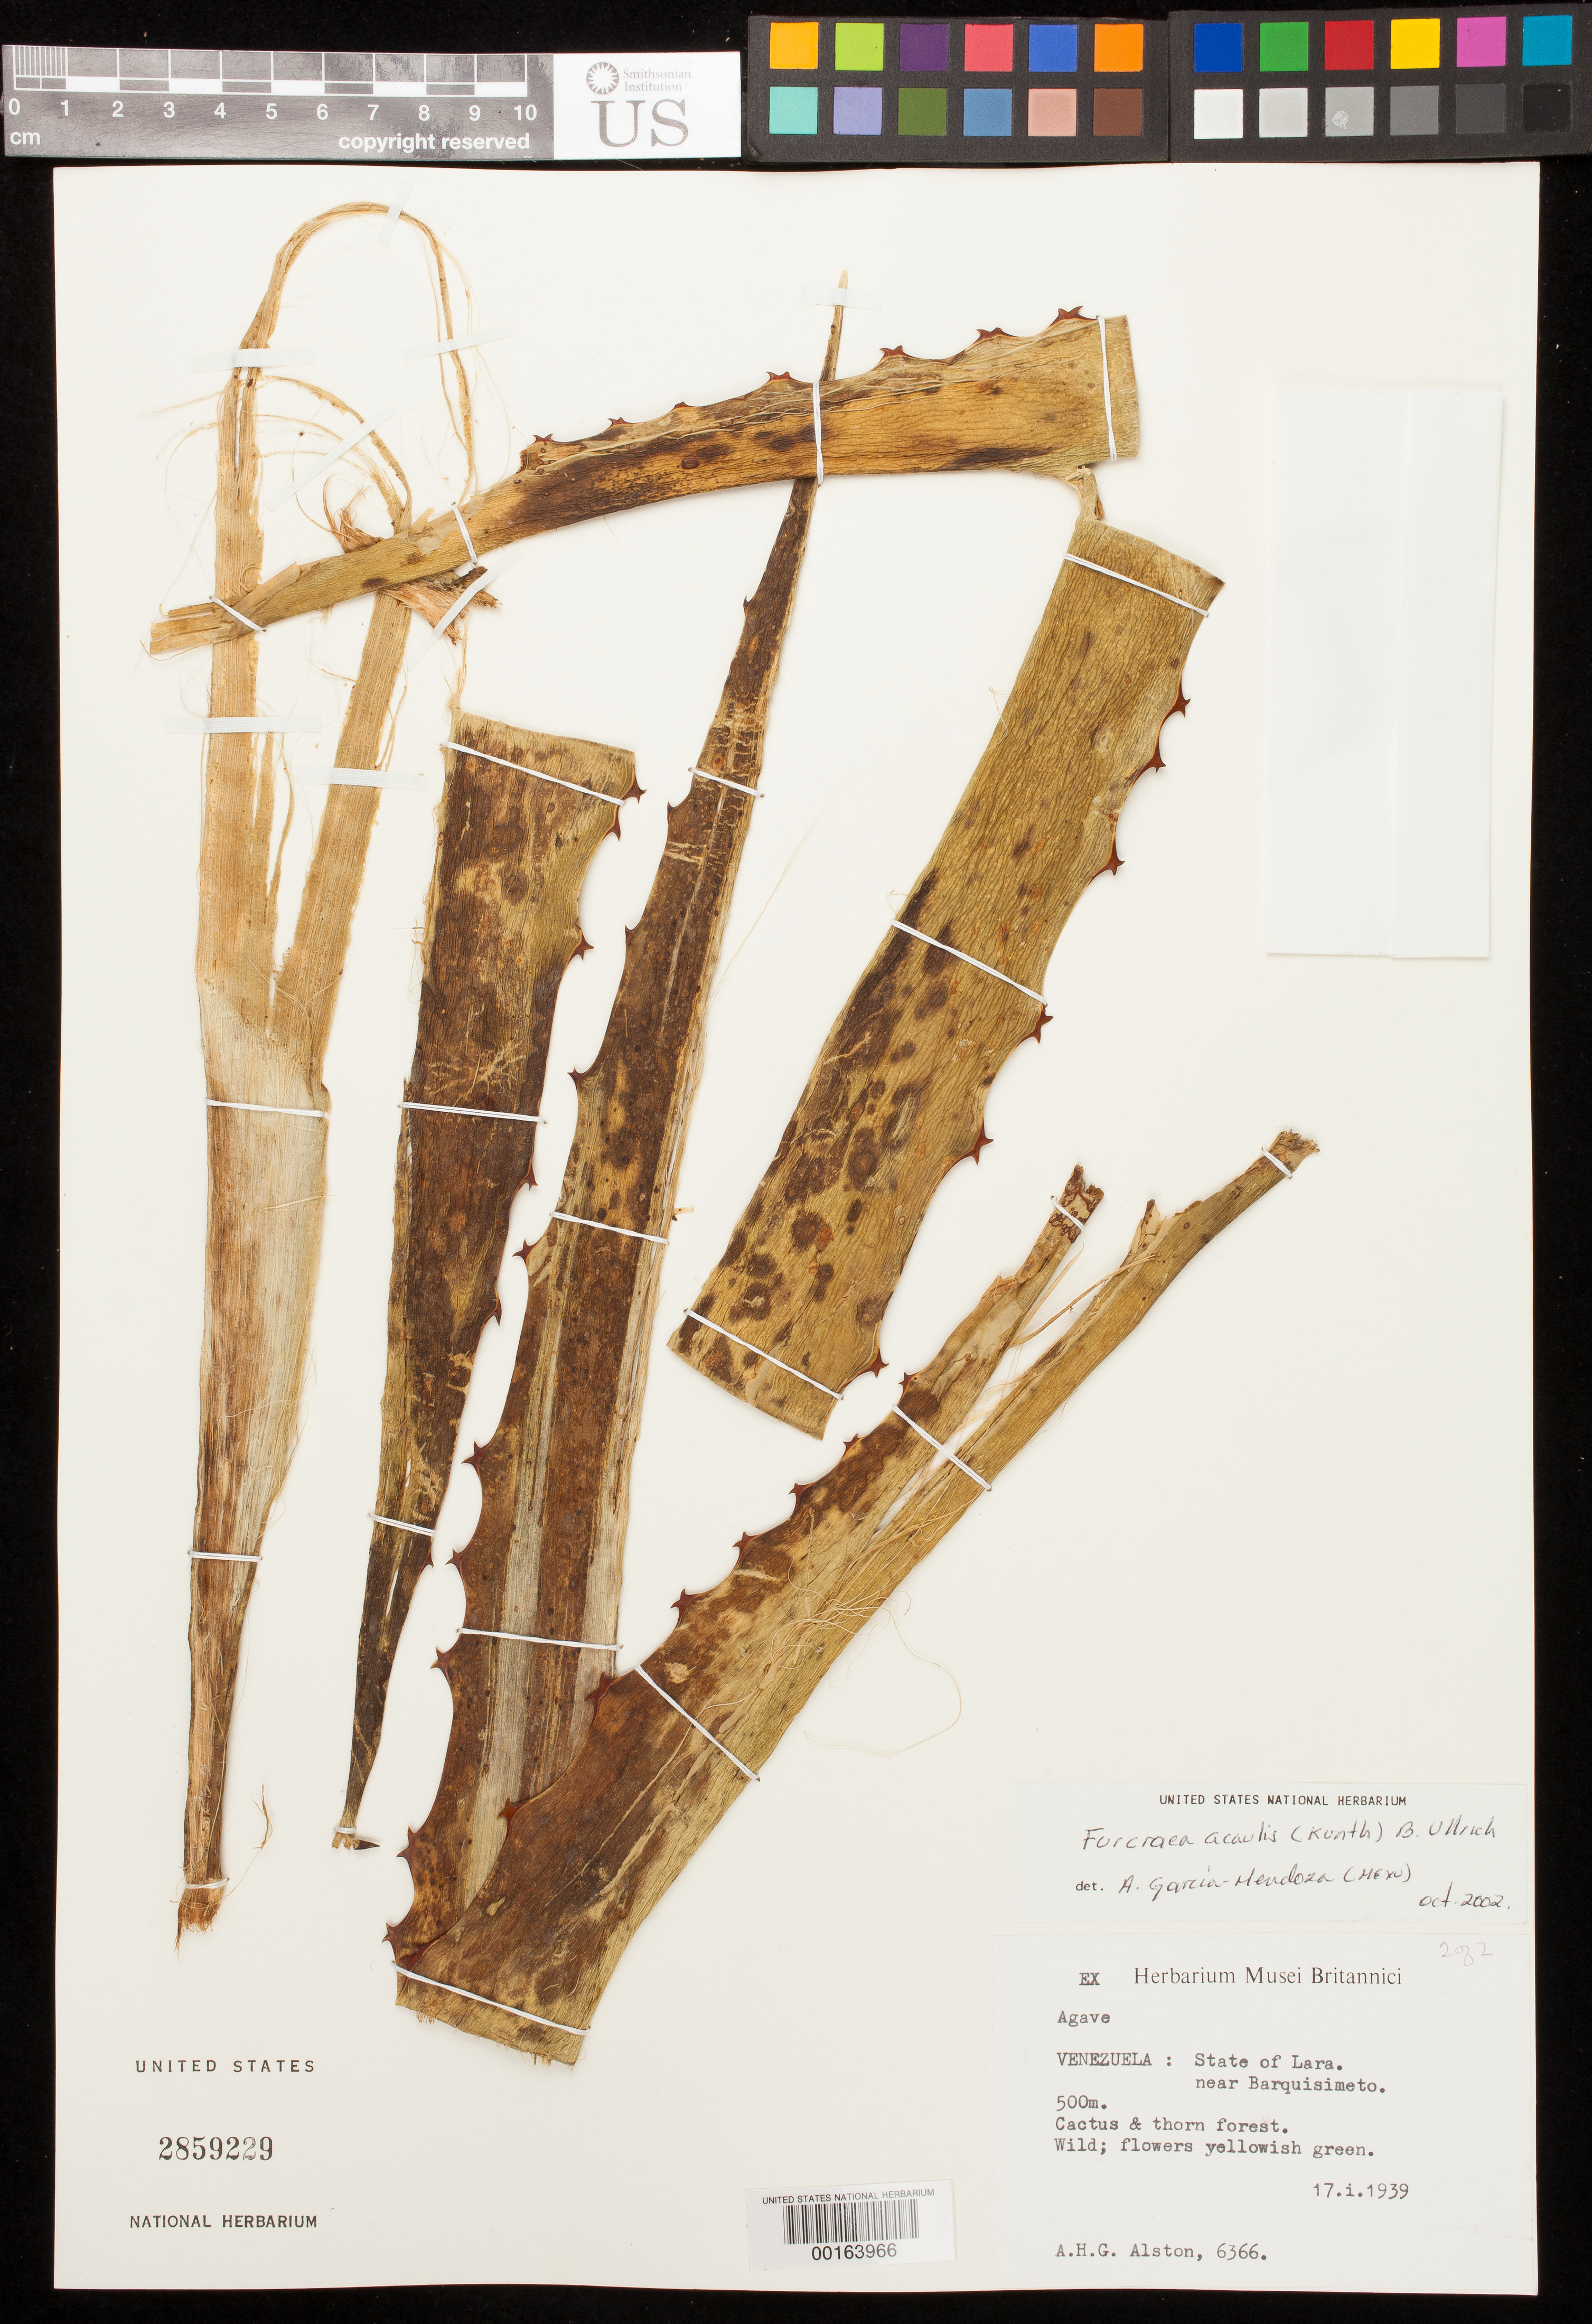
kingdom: Plantae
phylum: Tracheophyta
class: Liliopsida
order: Asparagales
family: Asparagaceae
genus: Furcraea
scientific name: Furcraea acaulis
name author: (Kunth) B. Ullrich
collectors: A. H. Alston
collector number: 6366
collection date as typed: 17 Jan 1939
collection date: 1939-01-17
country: Venezuela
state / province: Lara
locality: Near Barquisimeto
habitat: Cactus and thorn forest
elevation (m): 500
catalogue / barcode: US 2859229